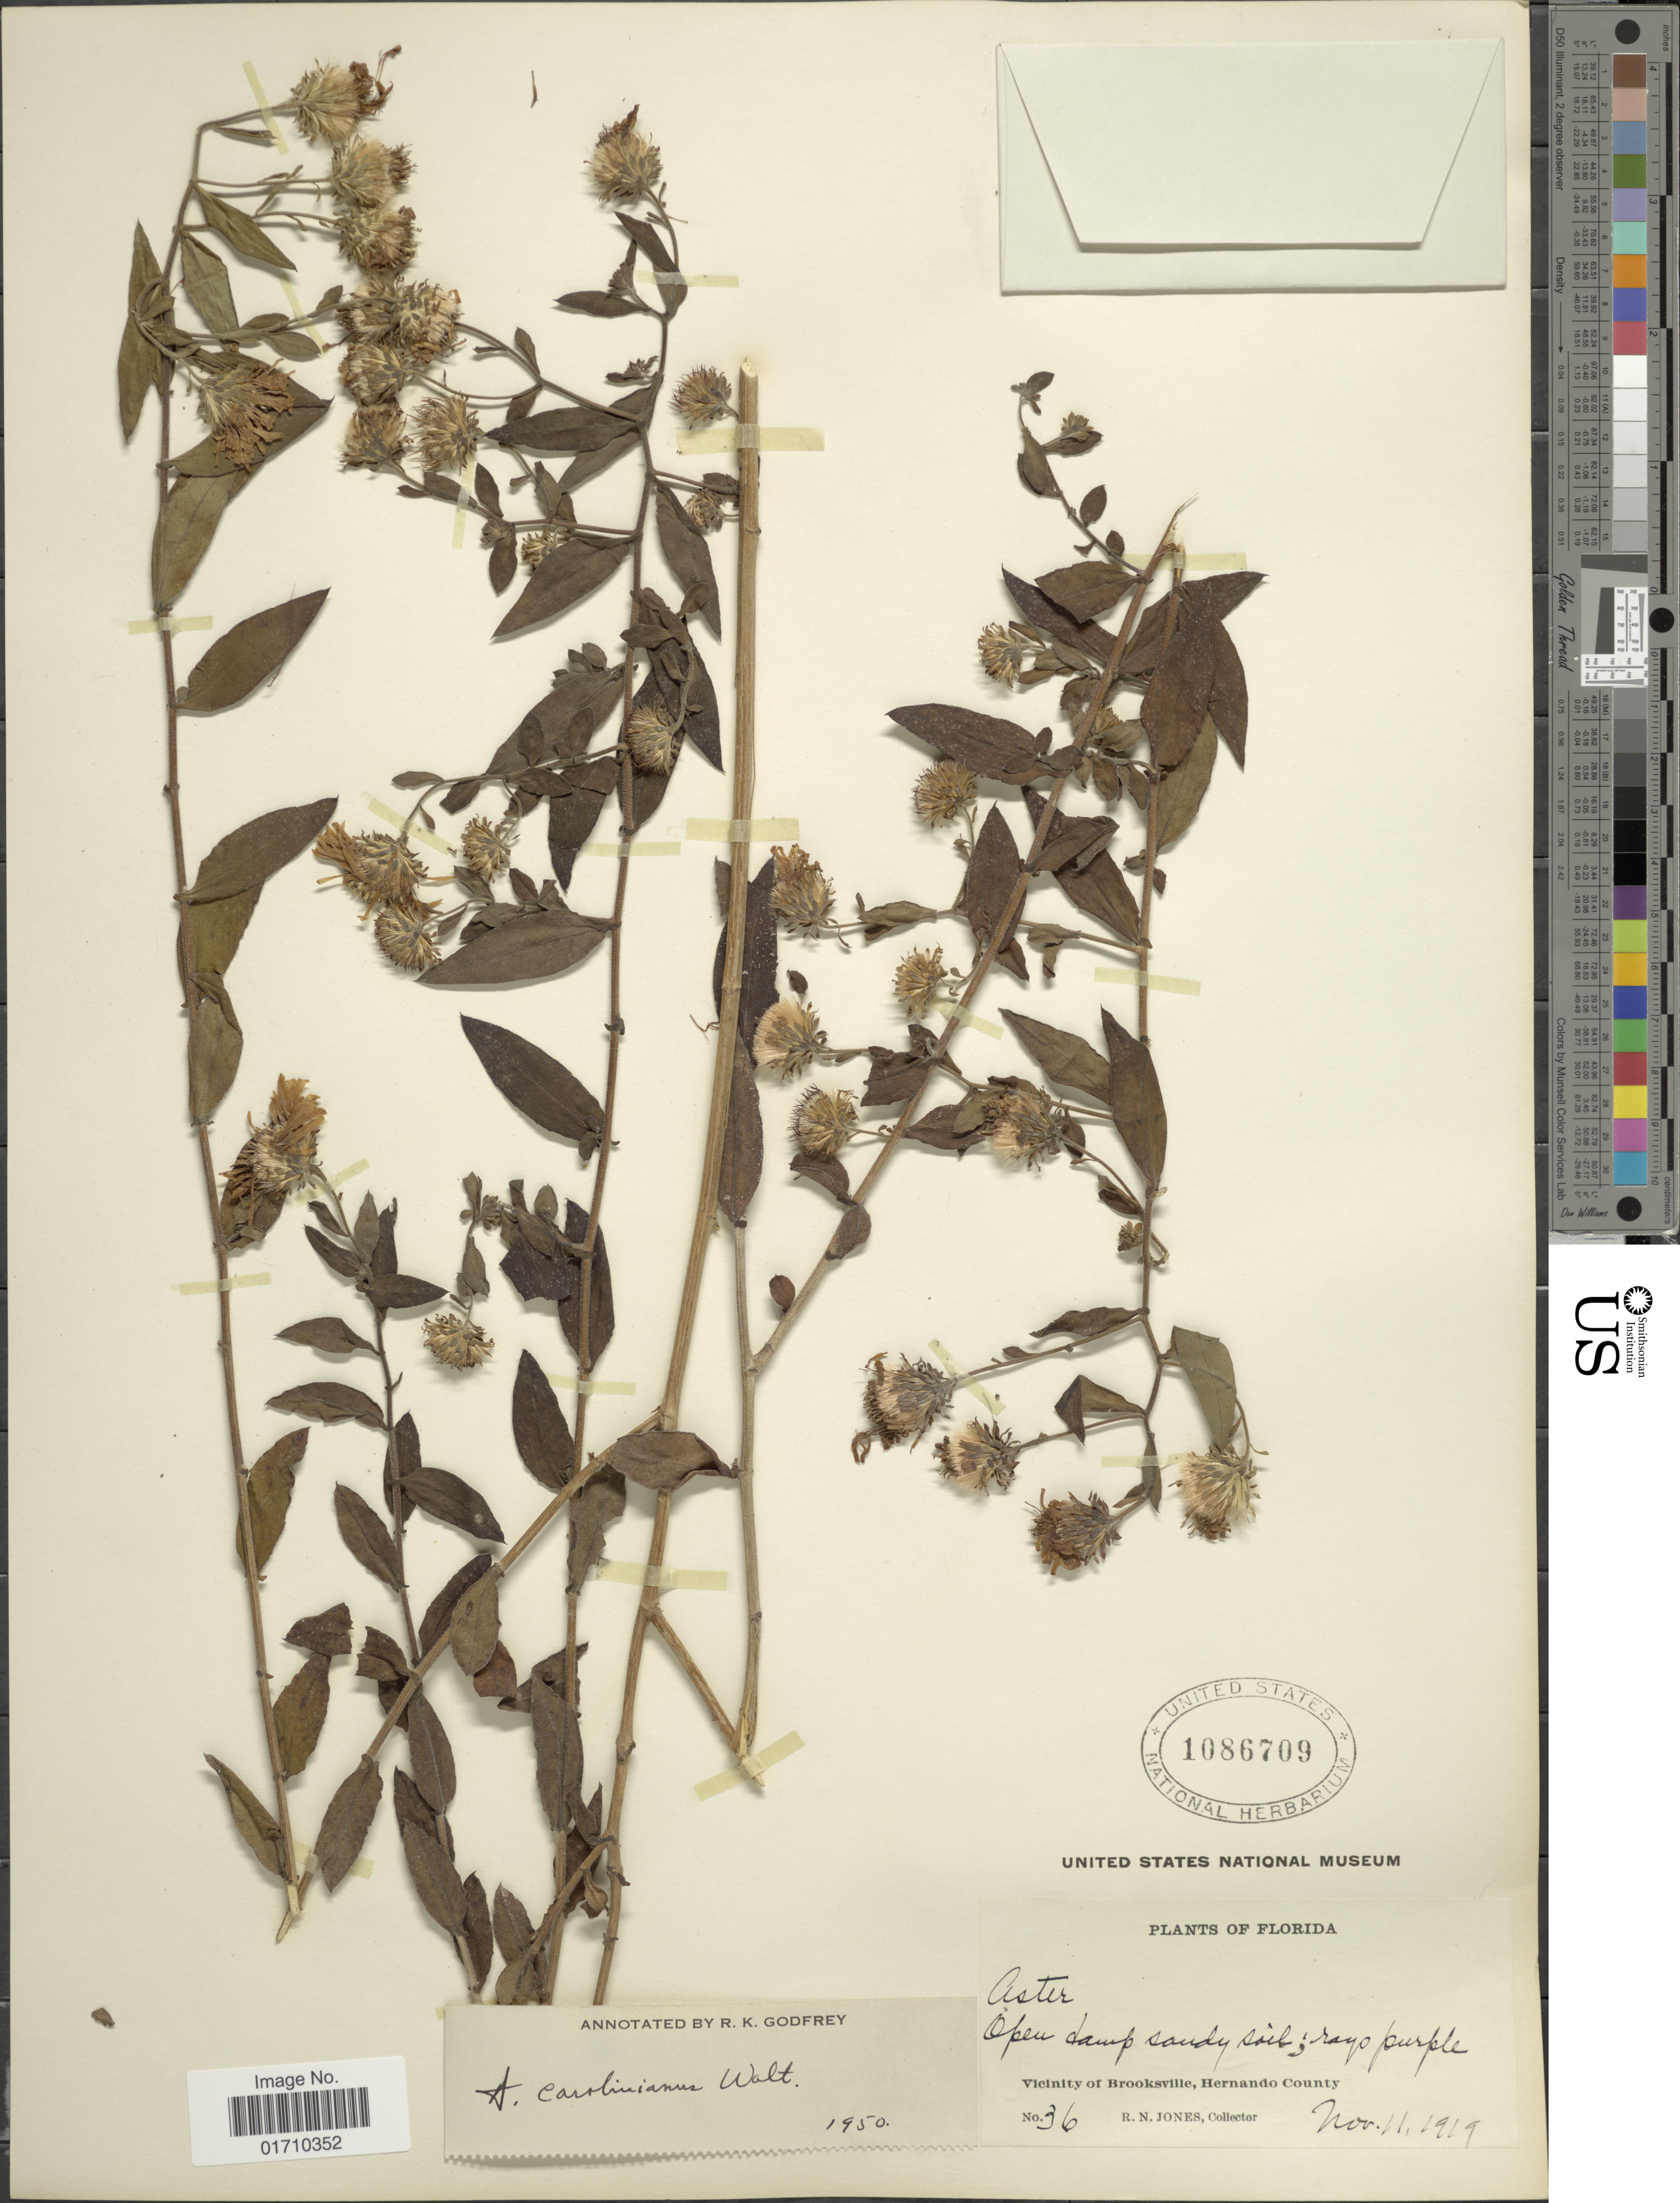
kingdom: Plantae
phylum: Tracheophyta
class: Magnoliopsida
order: Asterales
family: Asteraceae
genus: Ampelaster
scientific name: Ampelaster carolinianus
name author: (Walter) G.L. Nesom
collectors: R. N. Jones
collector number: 36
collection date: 1919-11-11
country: United States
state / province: Florida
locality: Vicinity of Brooksville, Hernando County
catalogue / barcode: US 1086709